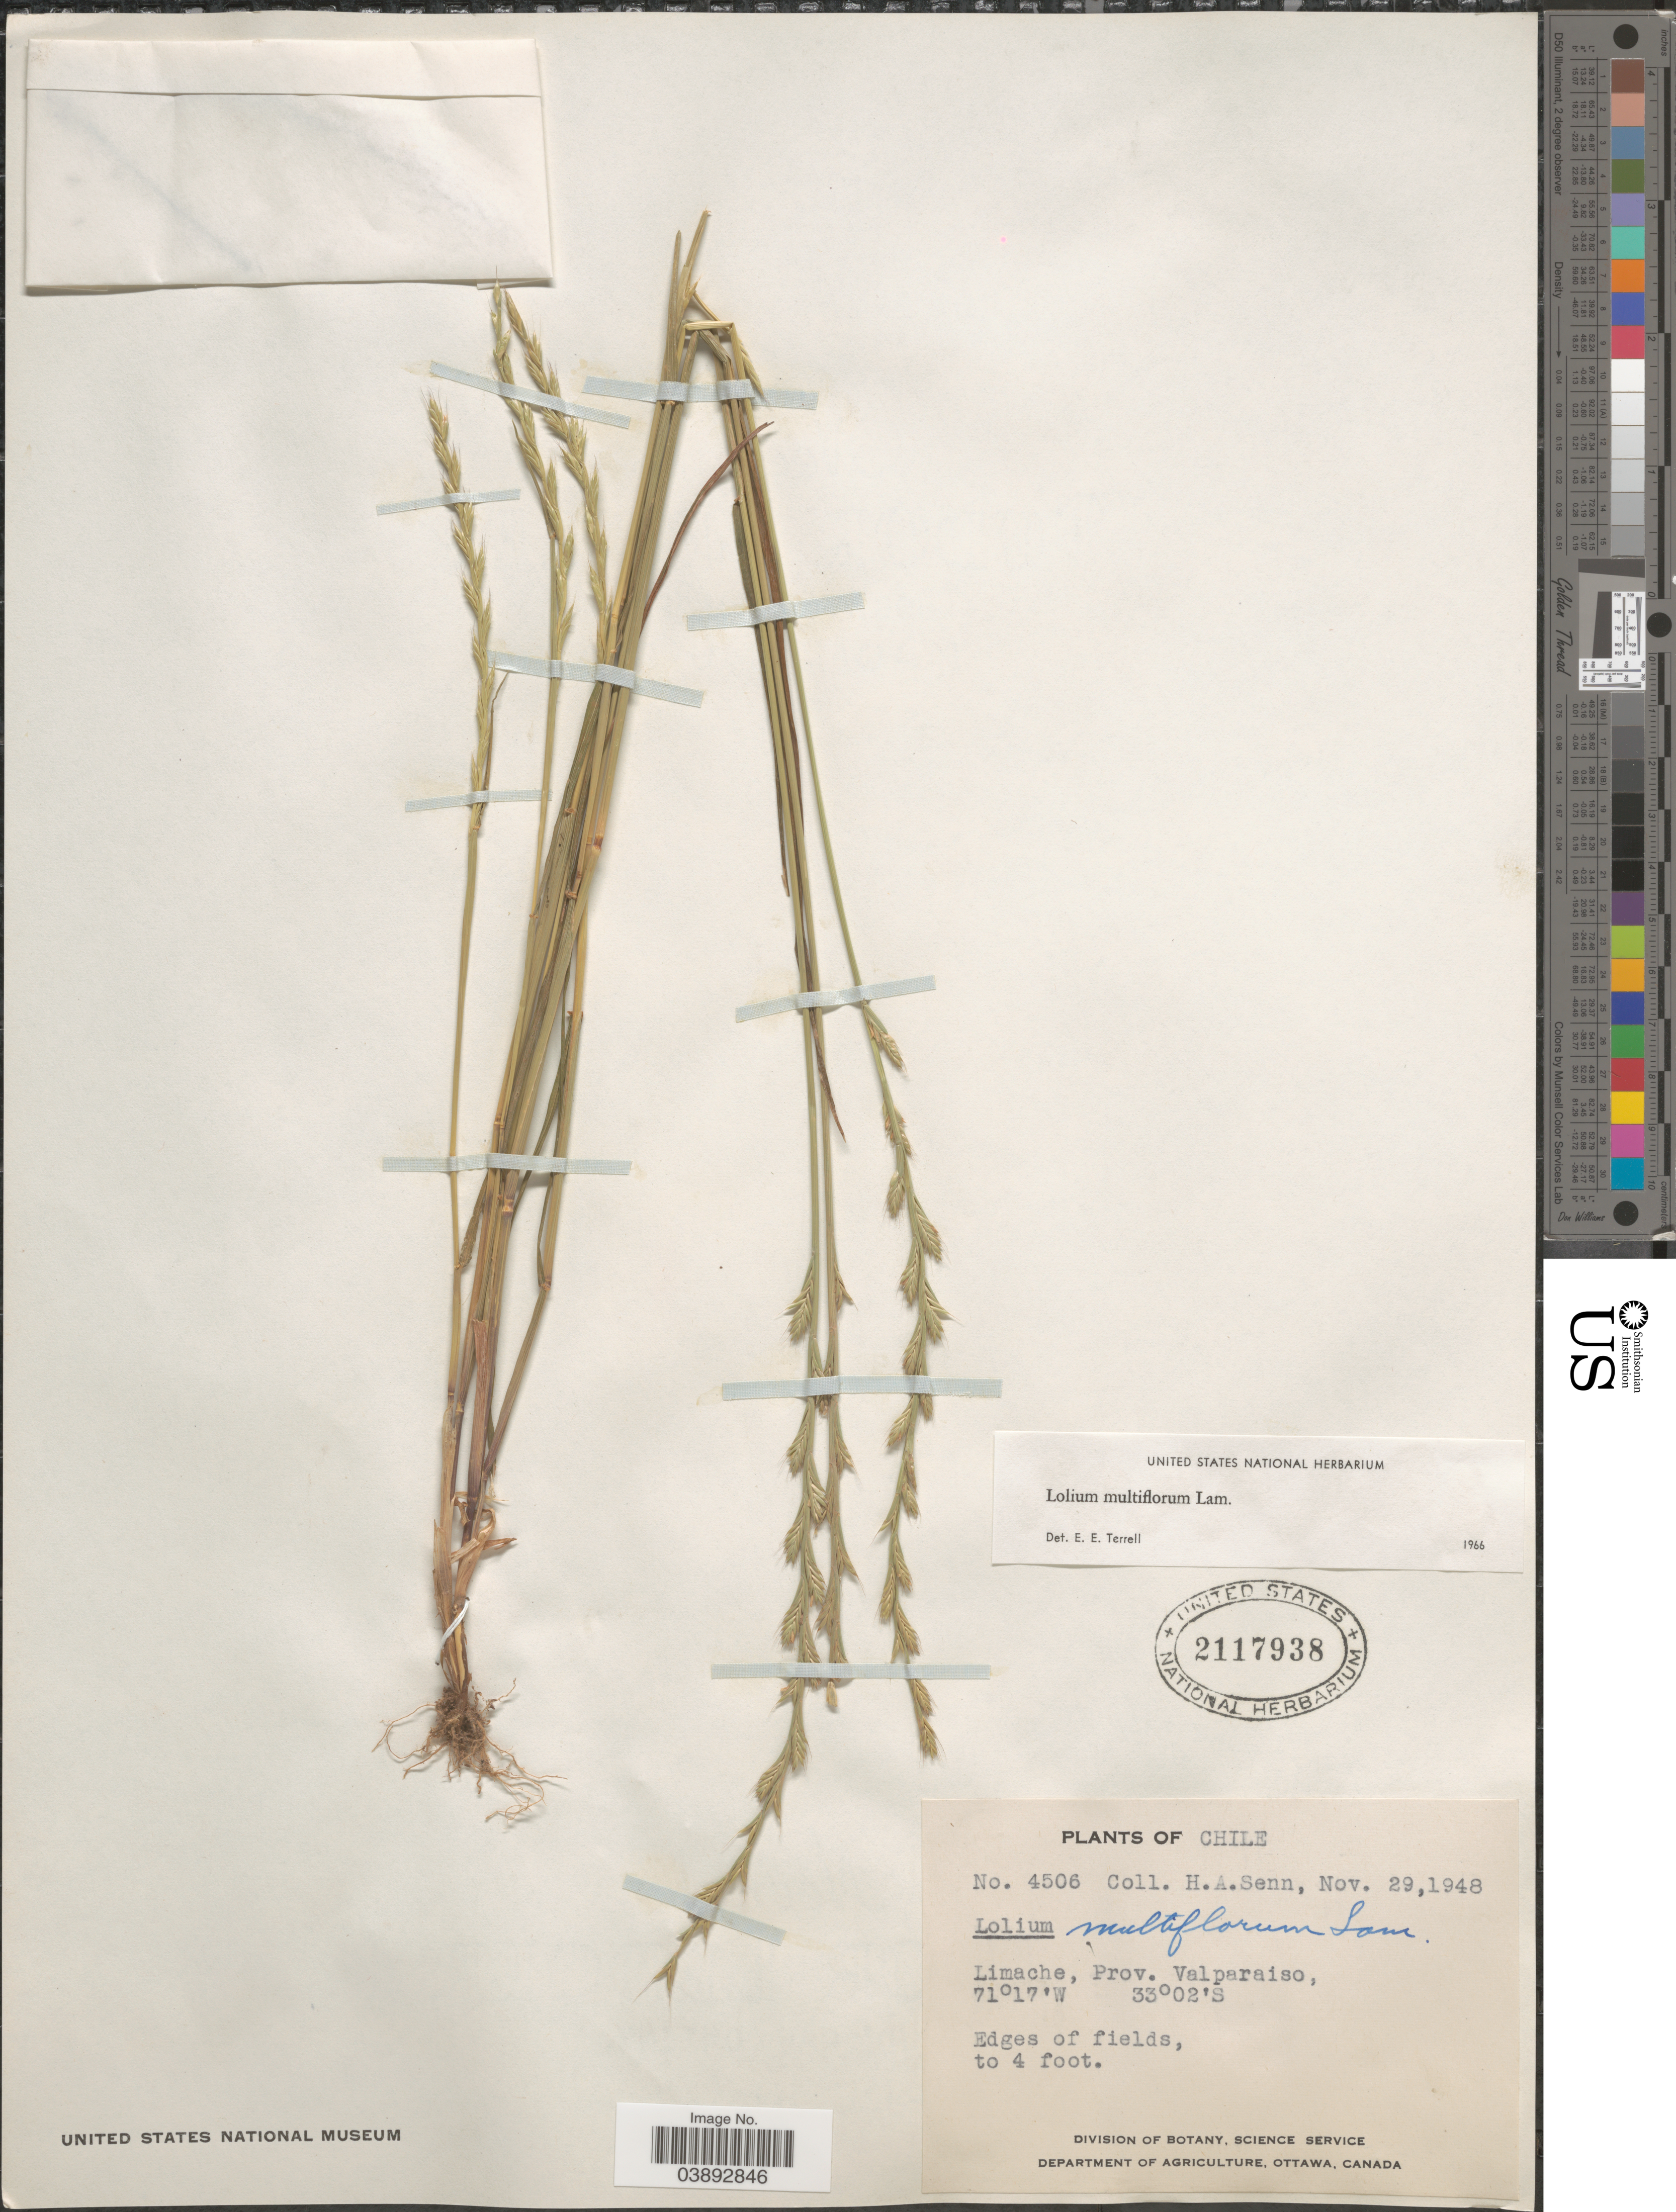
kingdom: Plantae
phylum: Tracheophyta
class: Liliopsida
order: Poales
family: Poaceae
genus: Lolium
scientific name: Lolium multiflorum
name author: Lam.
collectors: H. Senn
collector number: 4506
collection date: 1948-11-29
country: Chile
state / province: Valparaíso (V)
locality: Limache, Prov. Valparaiso.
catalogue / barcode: US 2117938